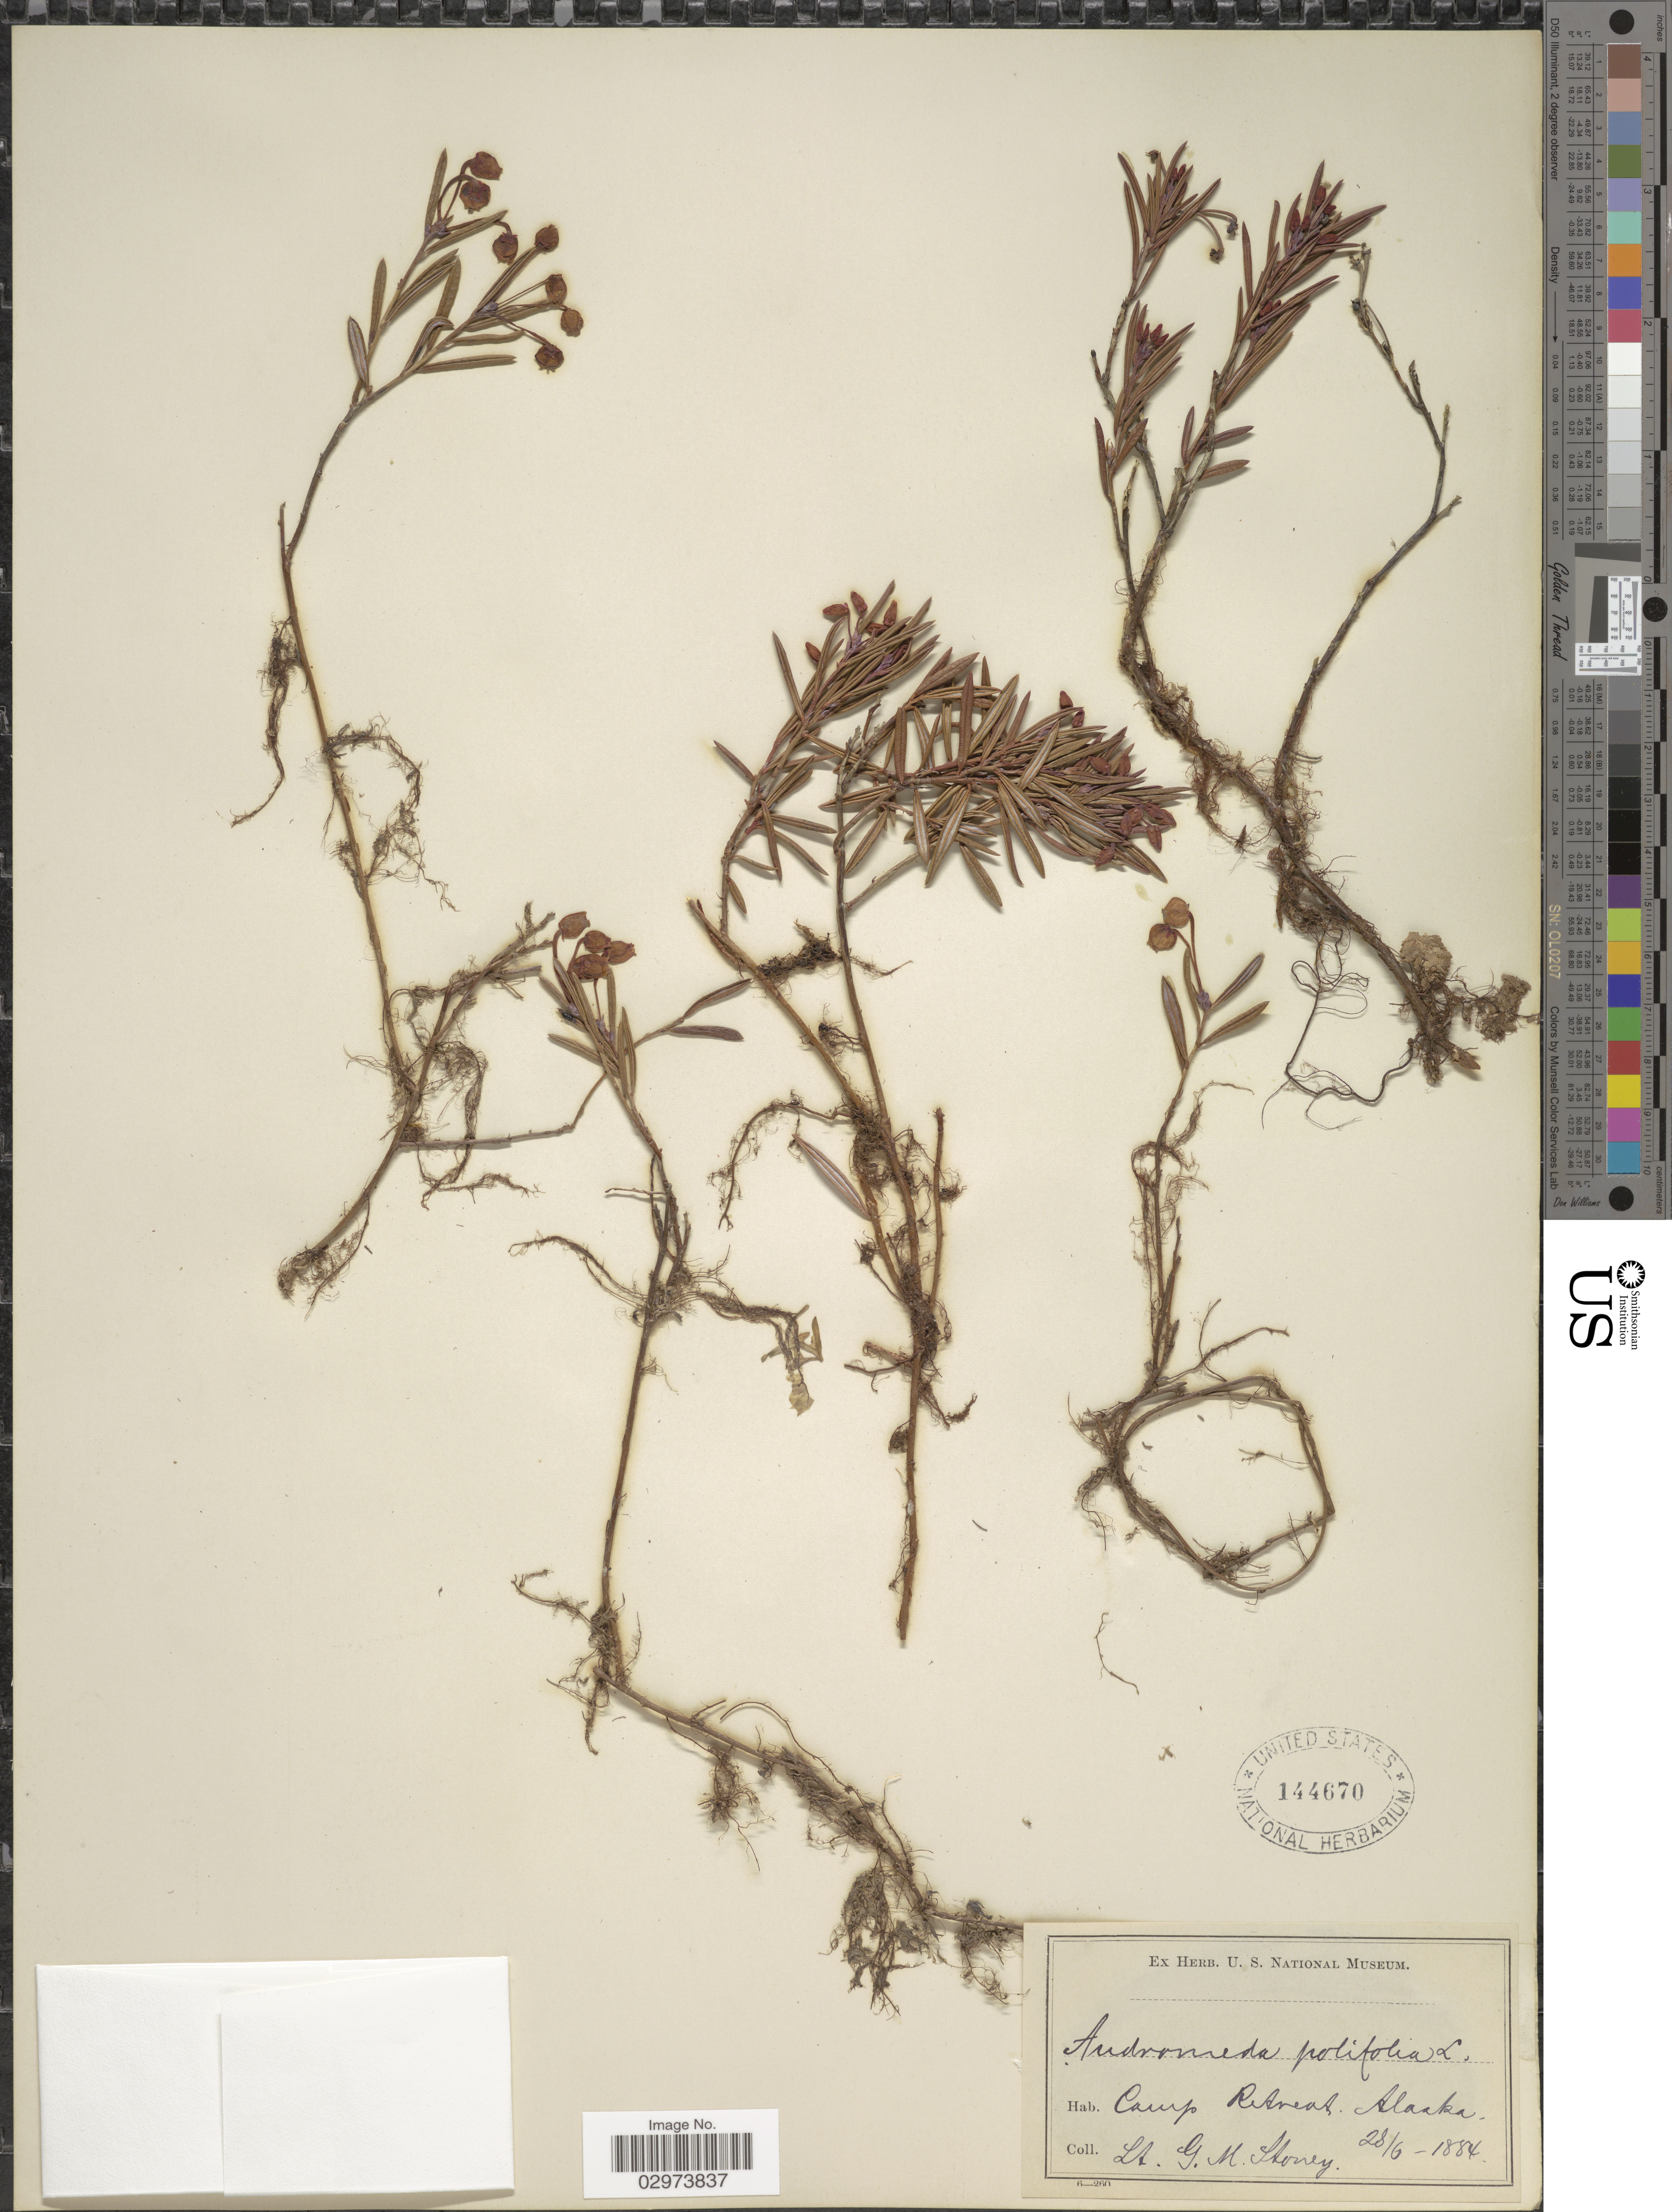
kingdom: Plantae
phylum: Tracheophyta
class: Magnoliopsida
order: Ericales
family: Ericaceae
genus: Andromeda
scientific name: Andromeda polifolia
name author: L.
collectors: G. Stoney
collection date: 1884-06-28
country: United States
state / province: Alaska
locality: Camp Retreat, Alaska.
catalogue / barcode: US 144670